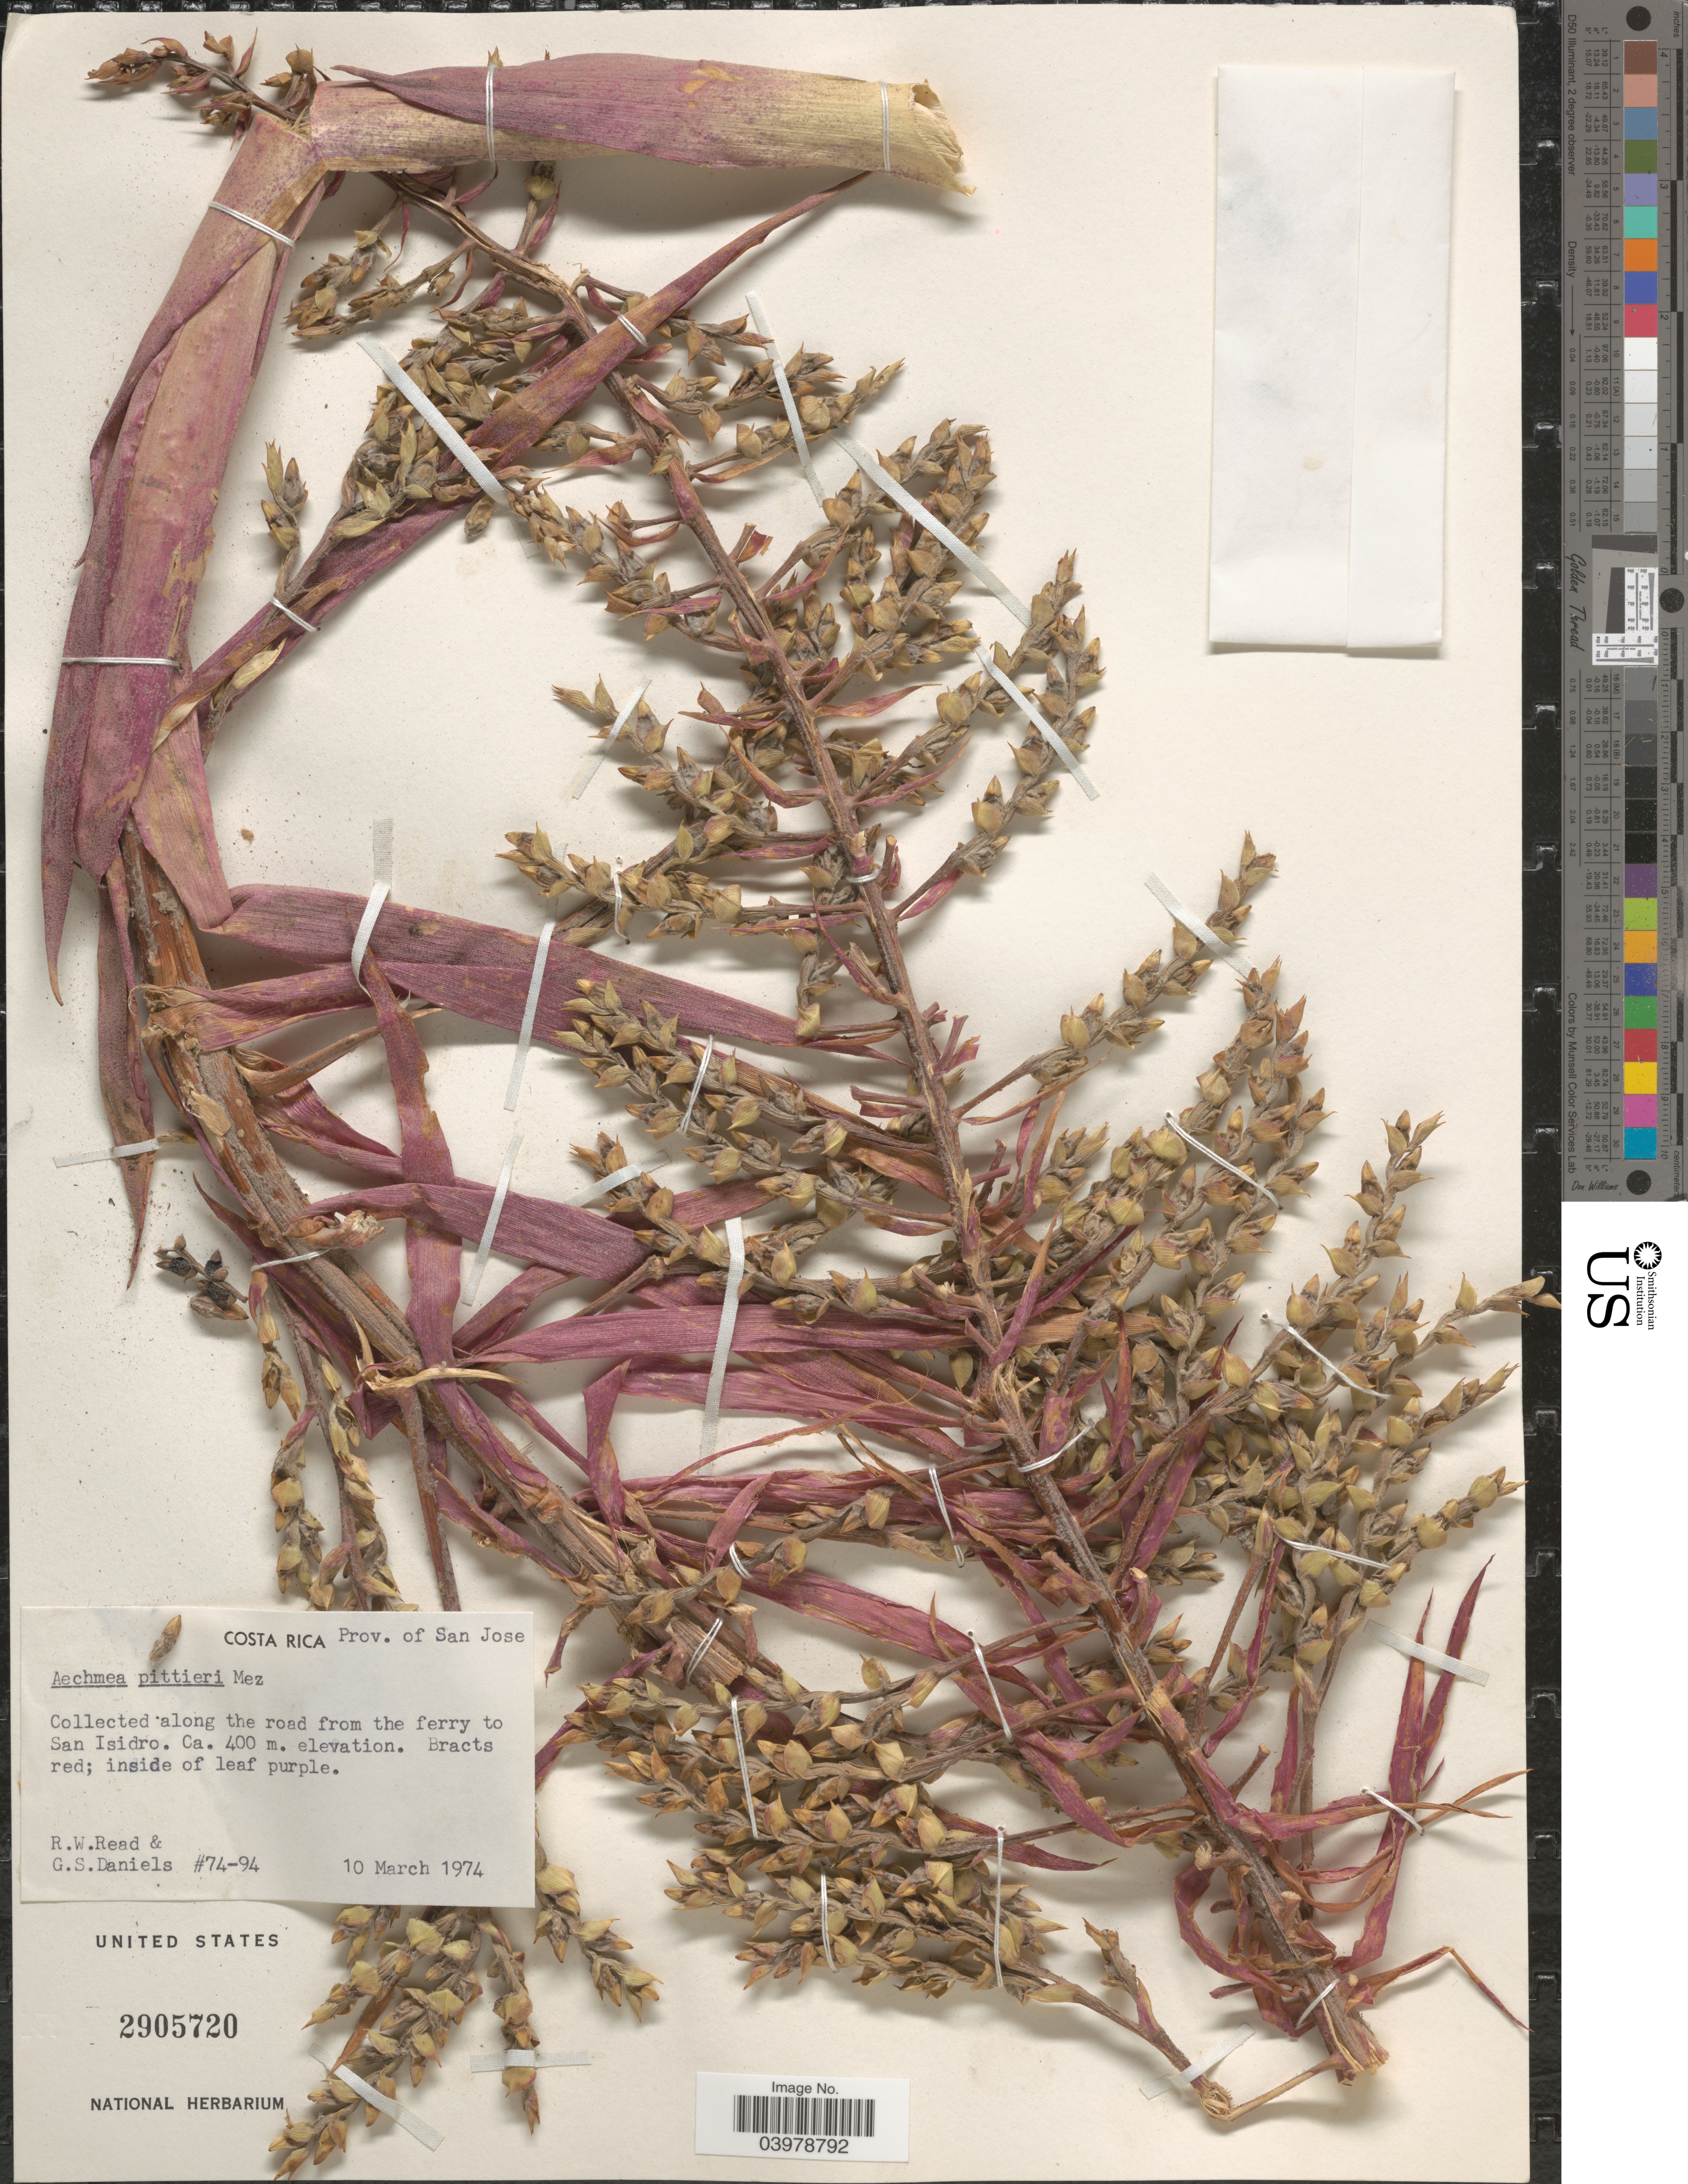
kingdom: Plantae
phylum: Tracheophyta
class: Liliopsida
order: Poales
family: Bromeliaceae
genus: Aechmea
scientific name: Aechmea pittieri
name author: Mez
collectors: R. W. Read & G. S. Daniels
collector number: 74-94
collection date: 1974-03-10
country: Costa Rica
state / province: San José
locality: Along the road from the ferry to San Isidro.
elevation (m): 400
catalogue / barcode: US 2905720